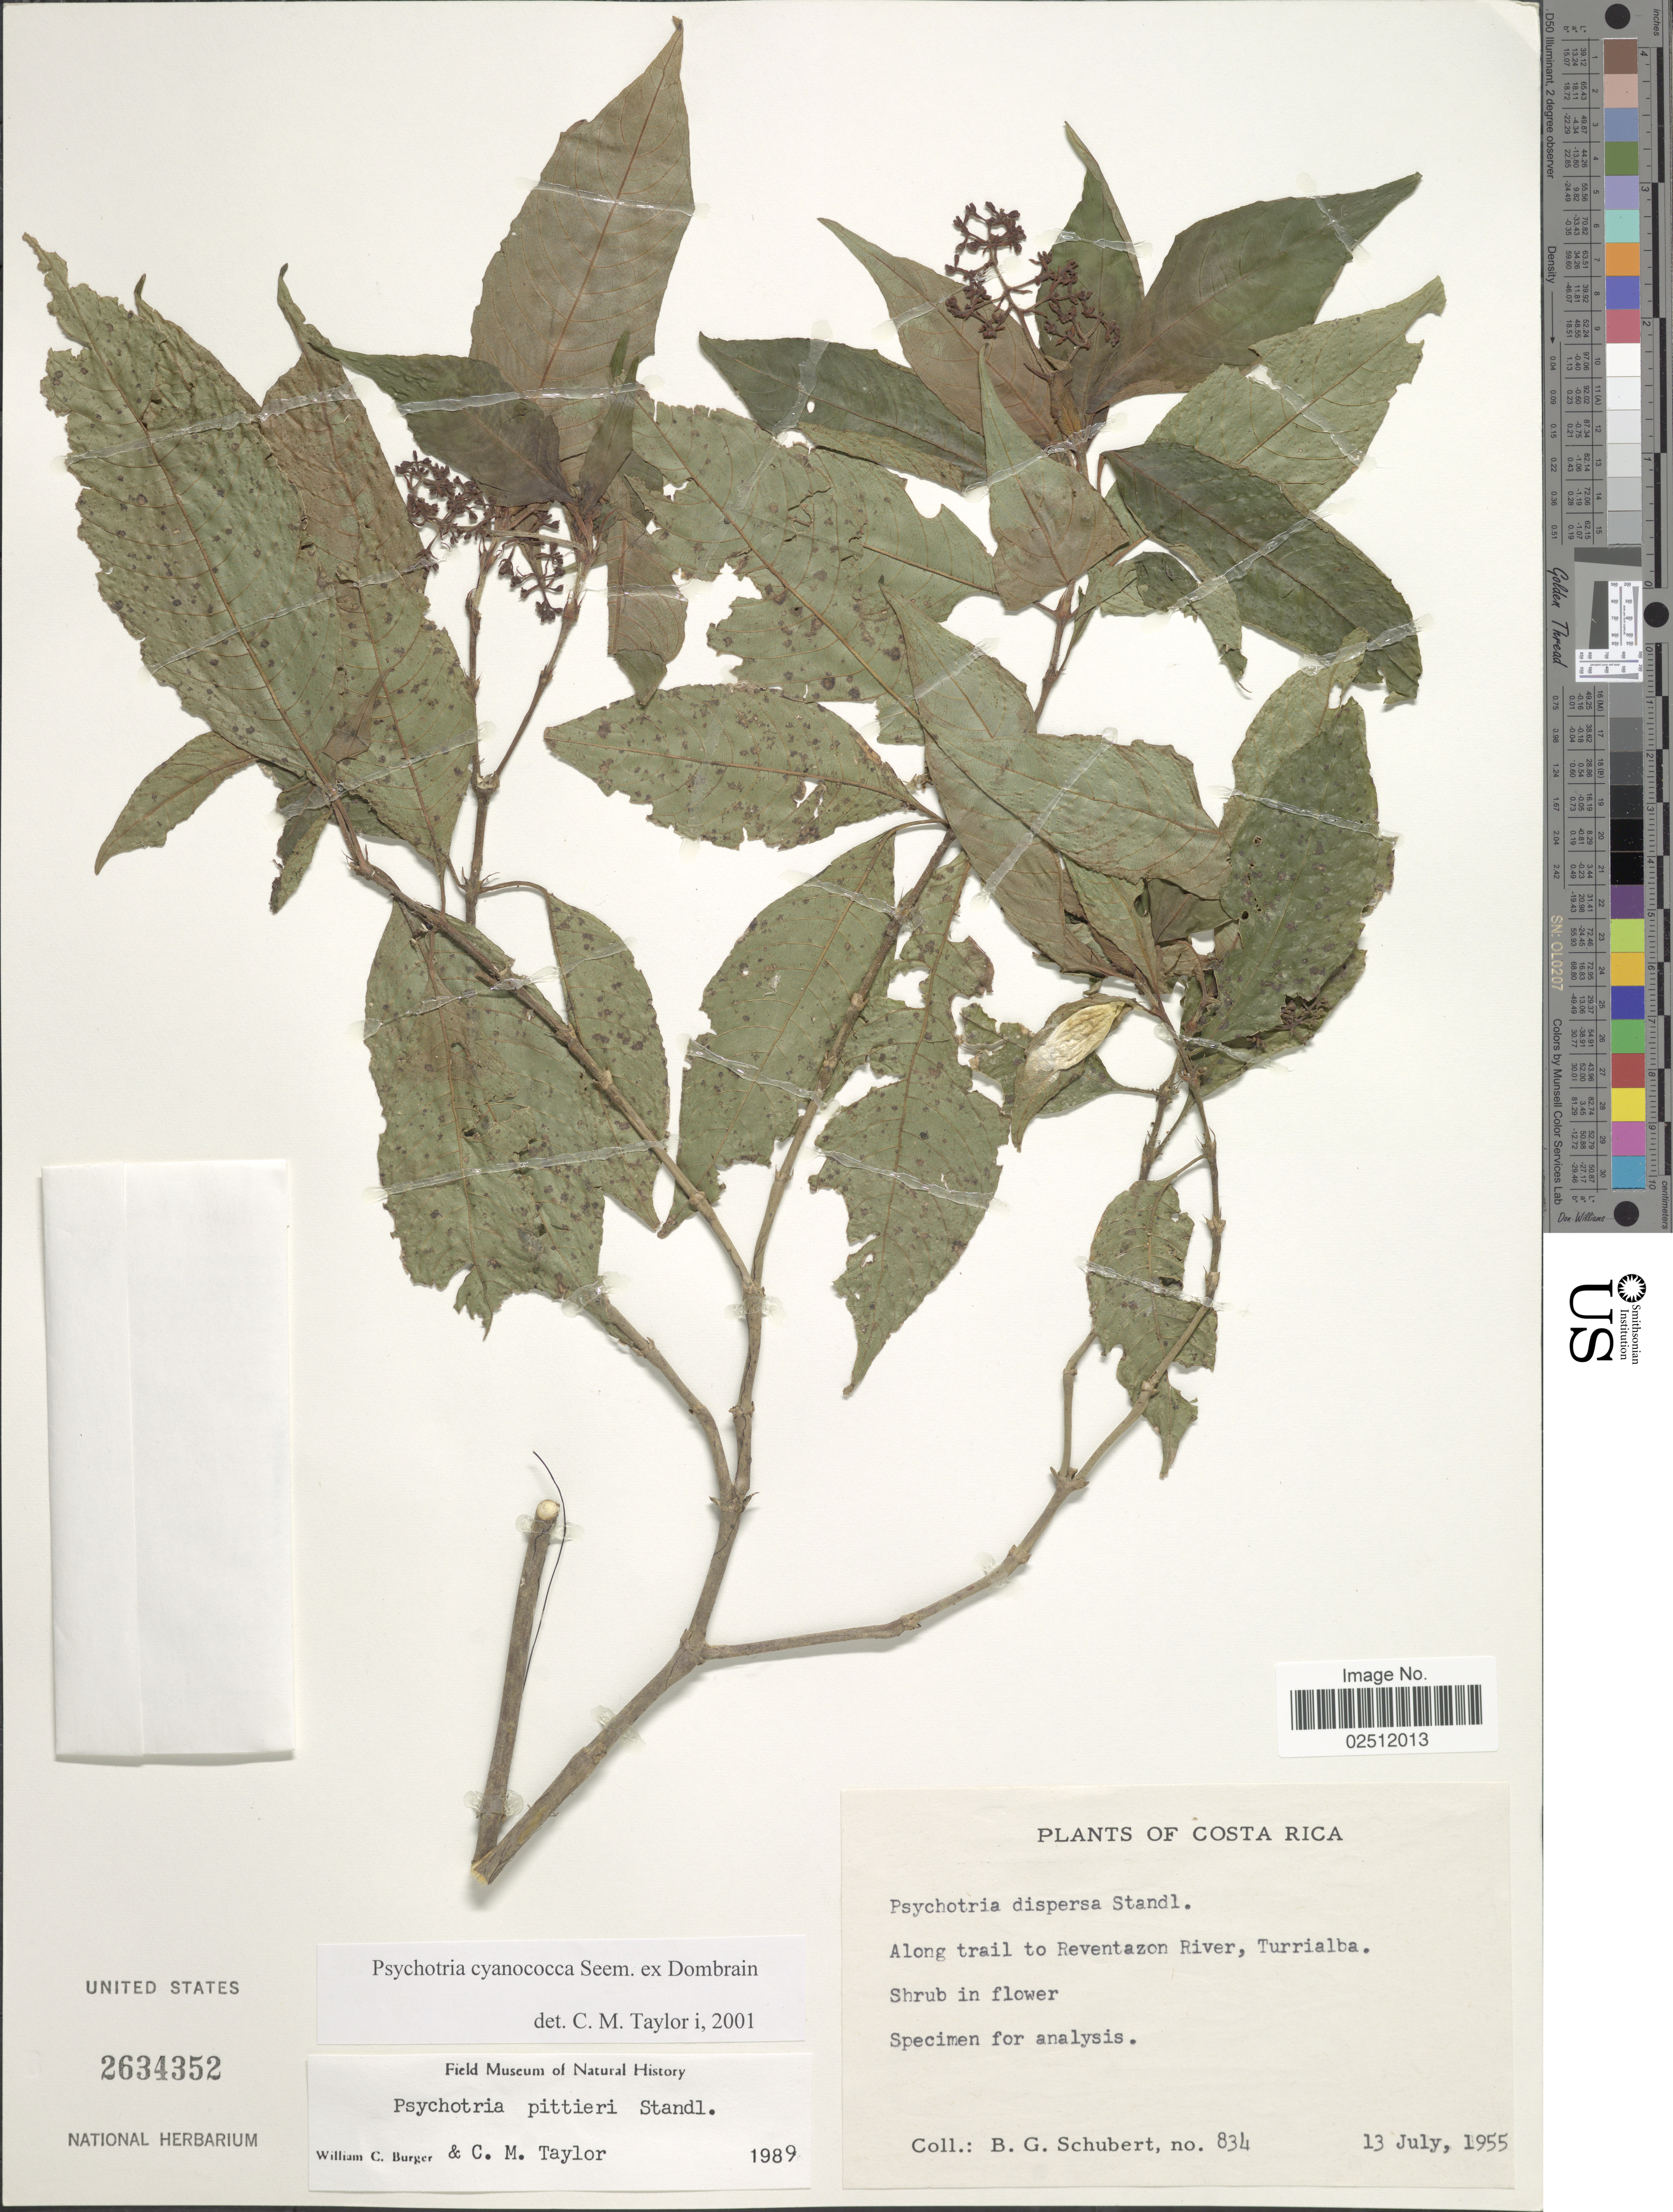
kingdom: Plantae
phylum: Tracheophyta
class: Magnoliopsida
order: Gentianales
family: Rubiaceae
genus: Psychotria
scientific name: Psychotria cyanococca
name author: Seem. ex Dombrain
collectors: B. Schubert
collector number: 834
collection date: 1955-07-13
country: Costa Rica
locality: Along trail to Reventazon River, Turrialba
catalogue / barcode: US 2634352